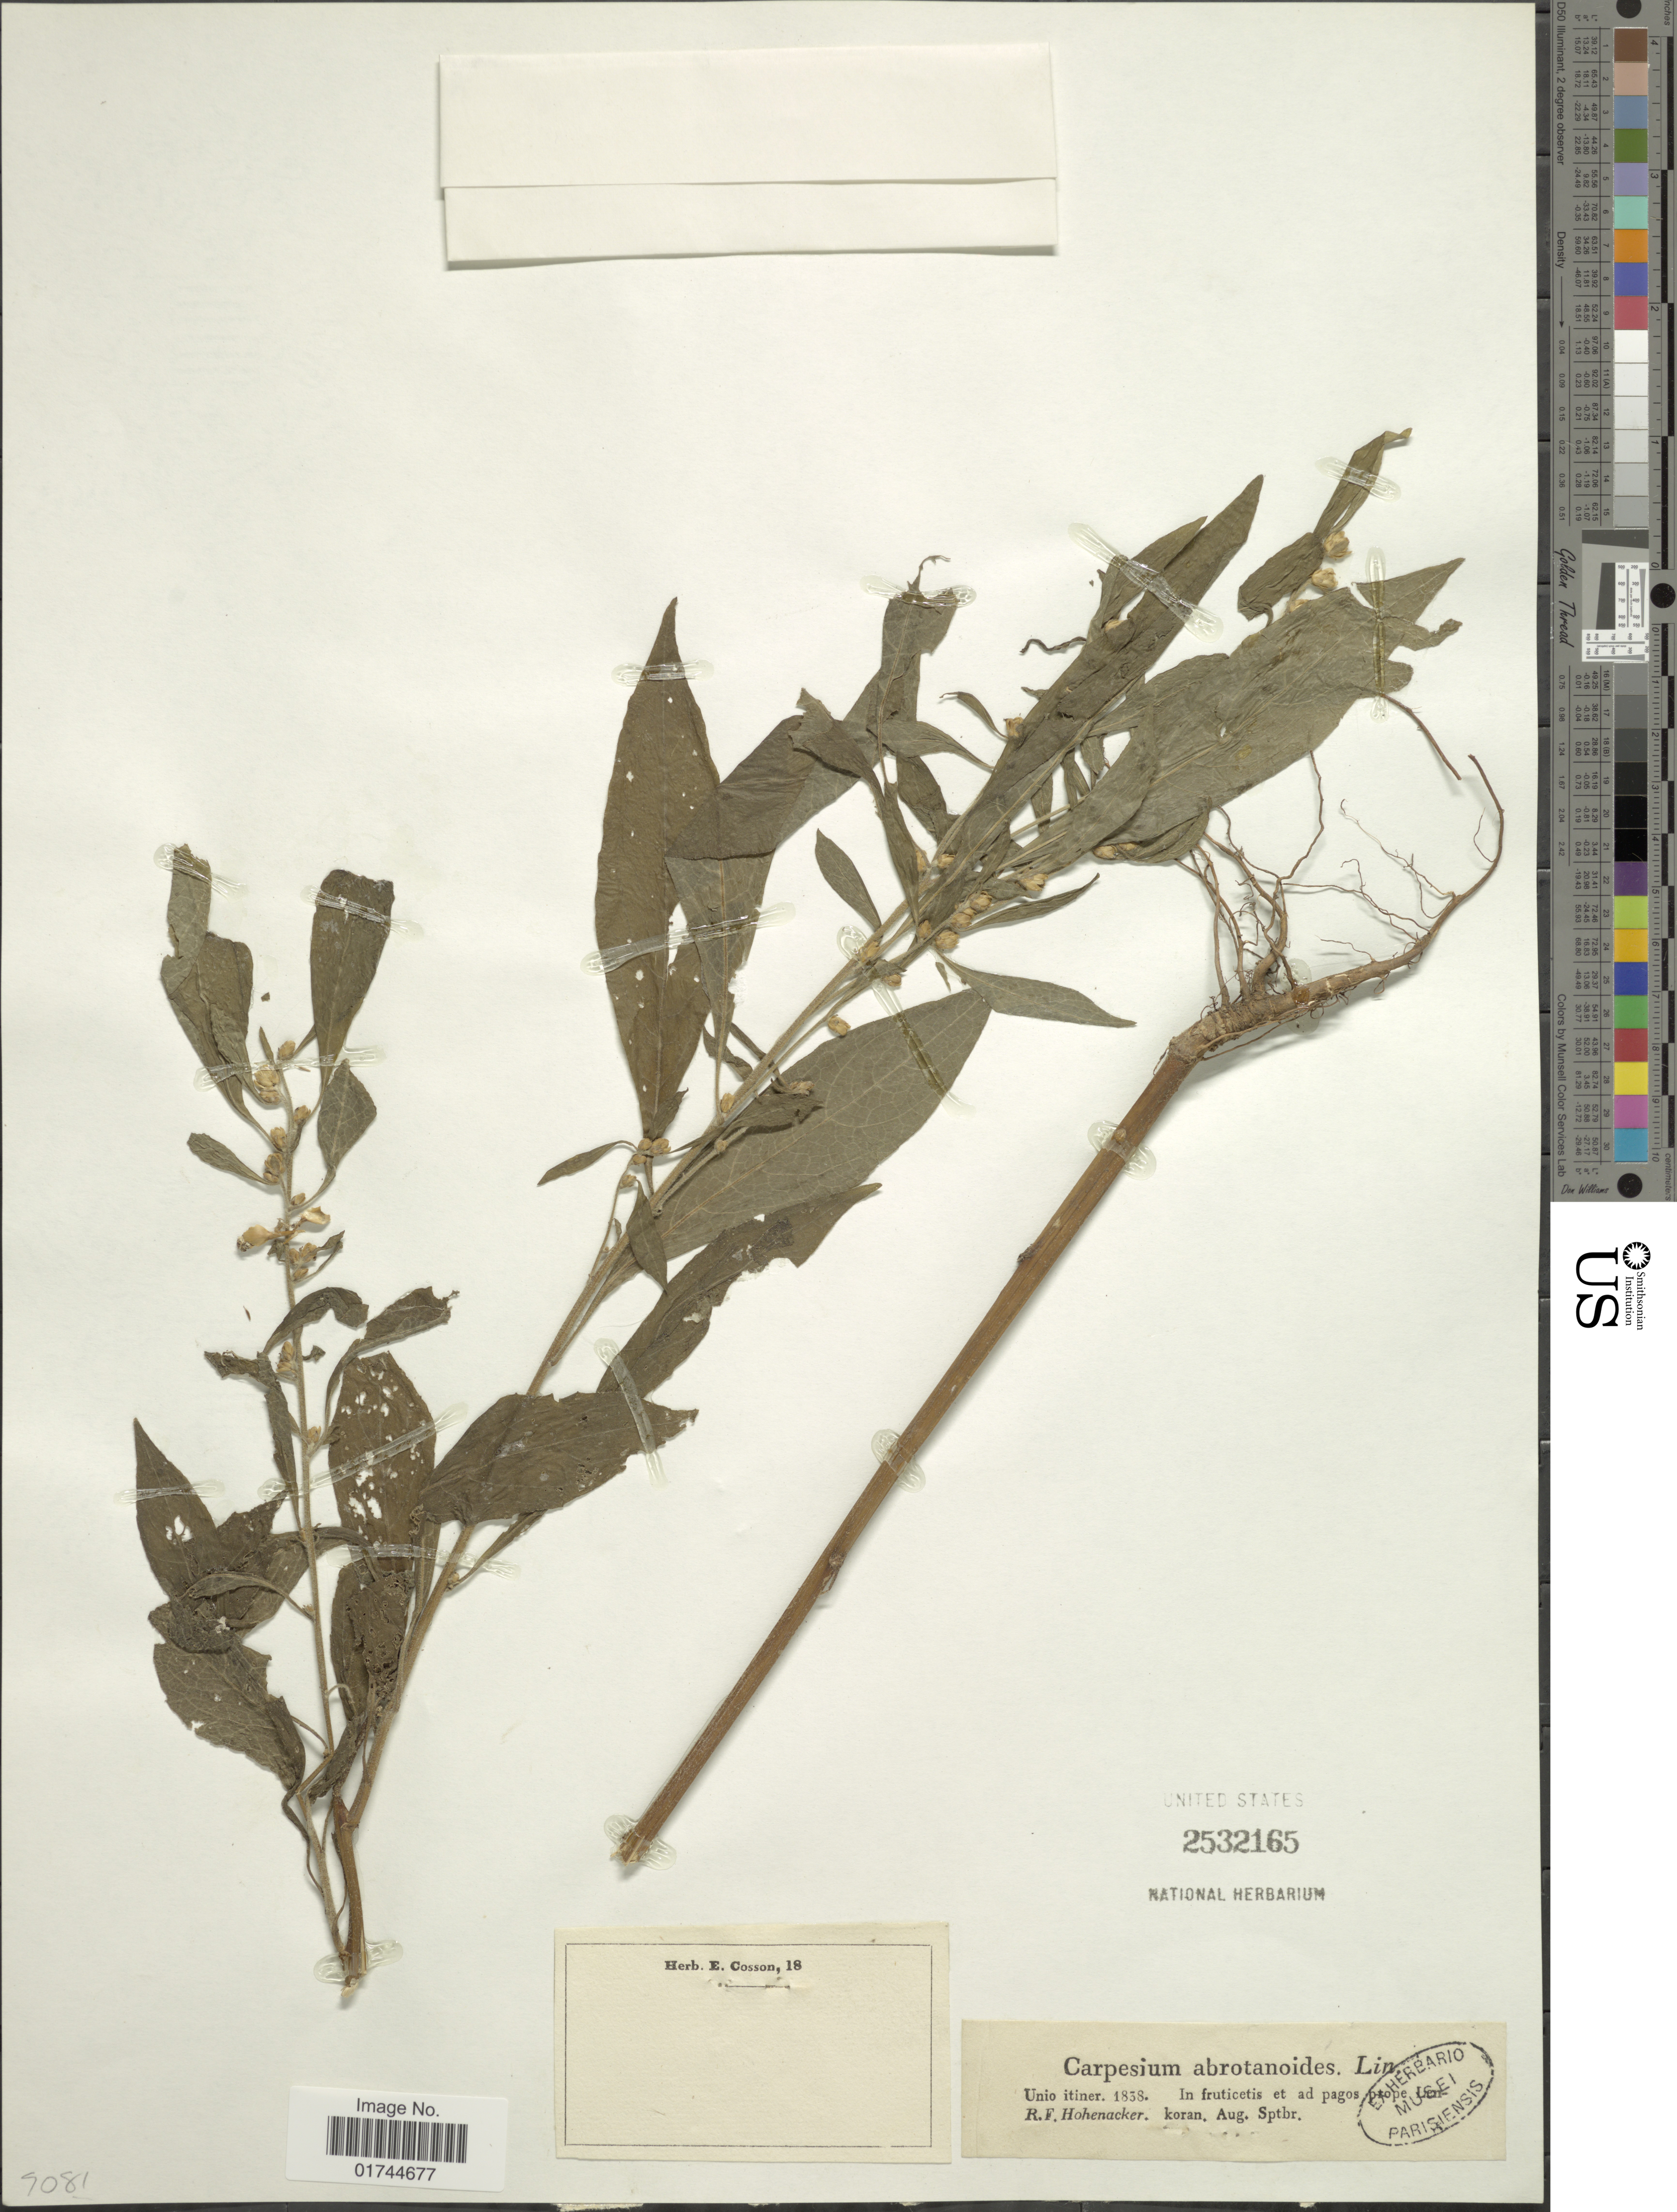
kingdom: Plantae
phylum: Tracheophyta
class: Magnoliopsida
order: Asterales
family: Asteraceae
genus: Carpesium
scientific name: Carpesium abrotanoides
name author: L.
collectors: R. F. Hohenacker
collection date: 1838-08/1838-09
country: India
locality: In fruticetis et ad pagos prope, Koran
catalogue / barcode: US 2532165